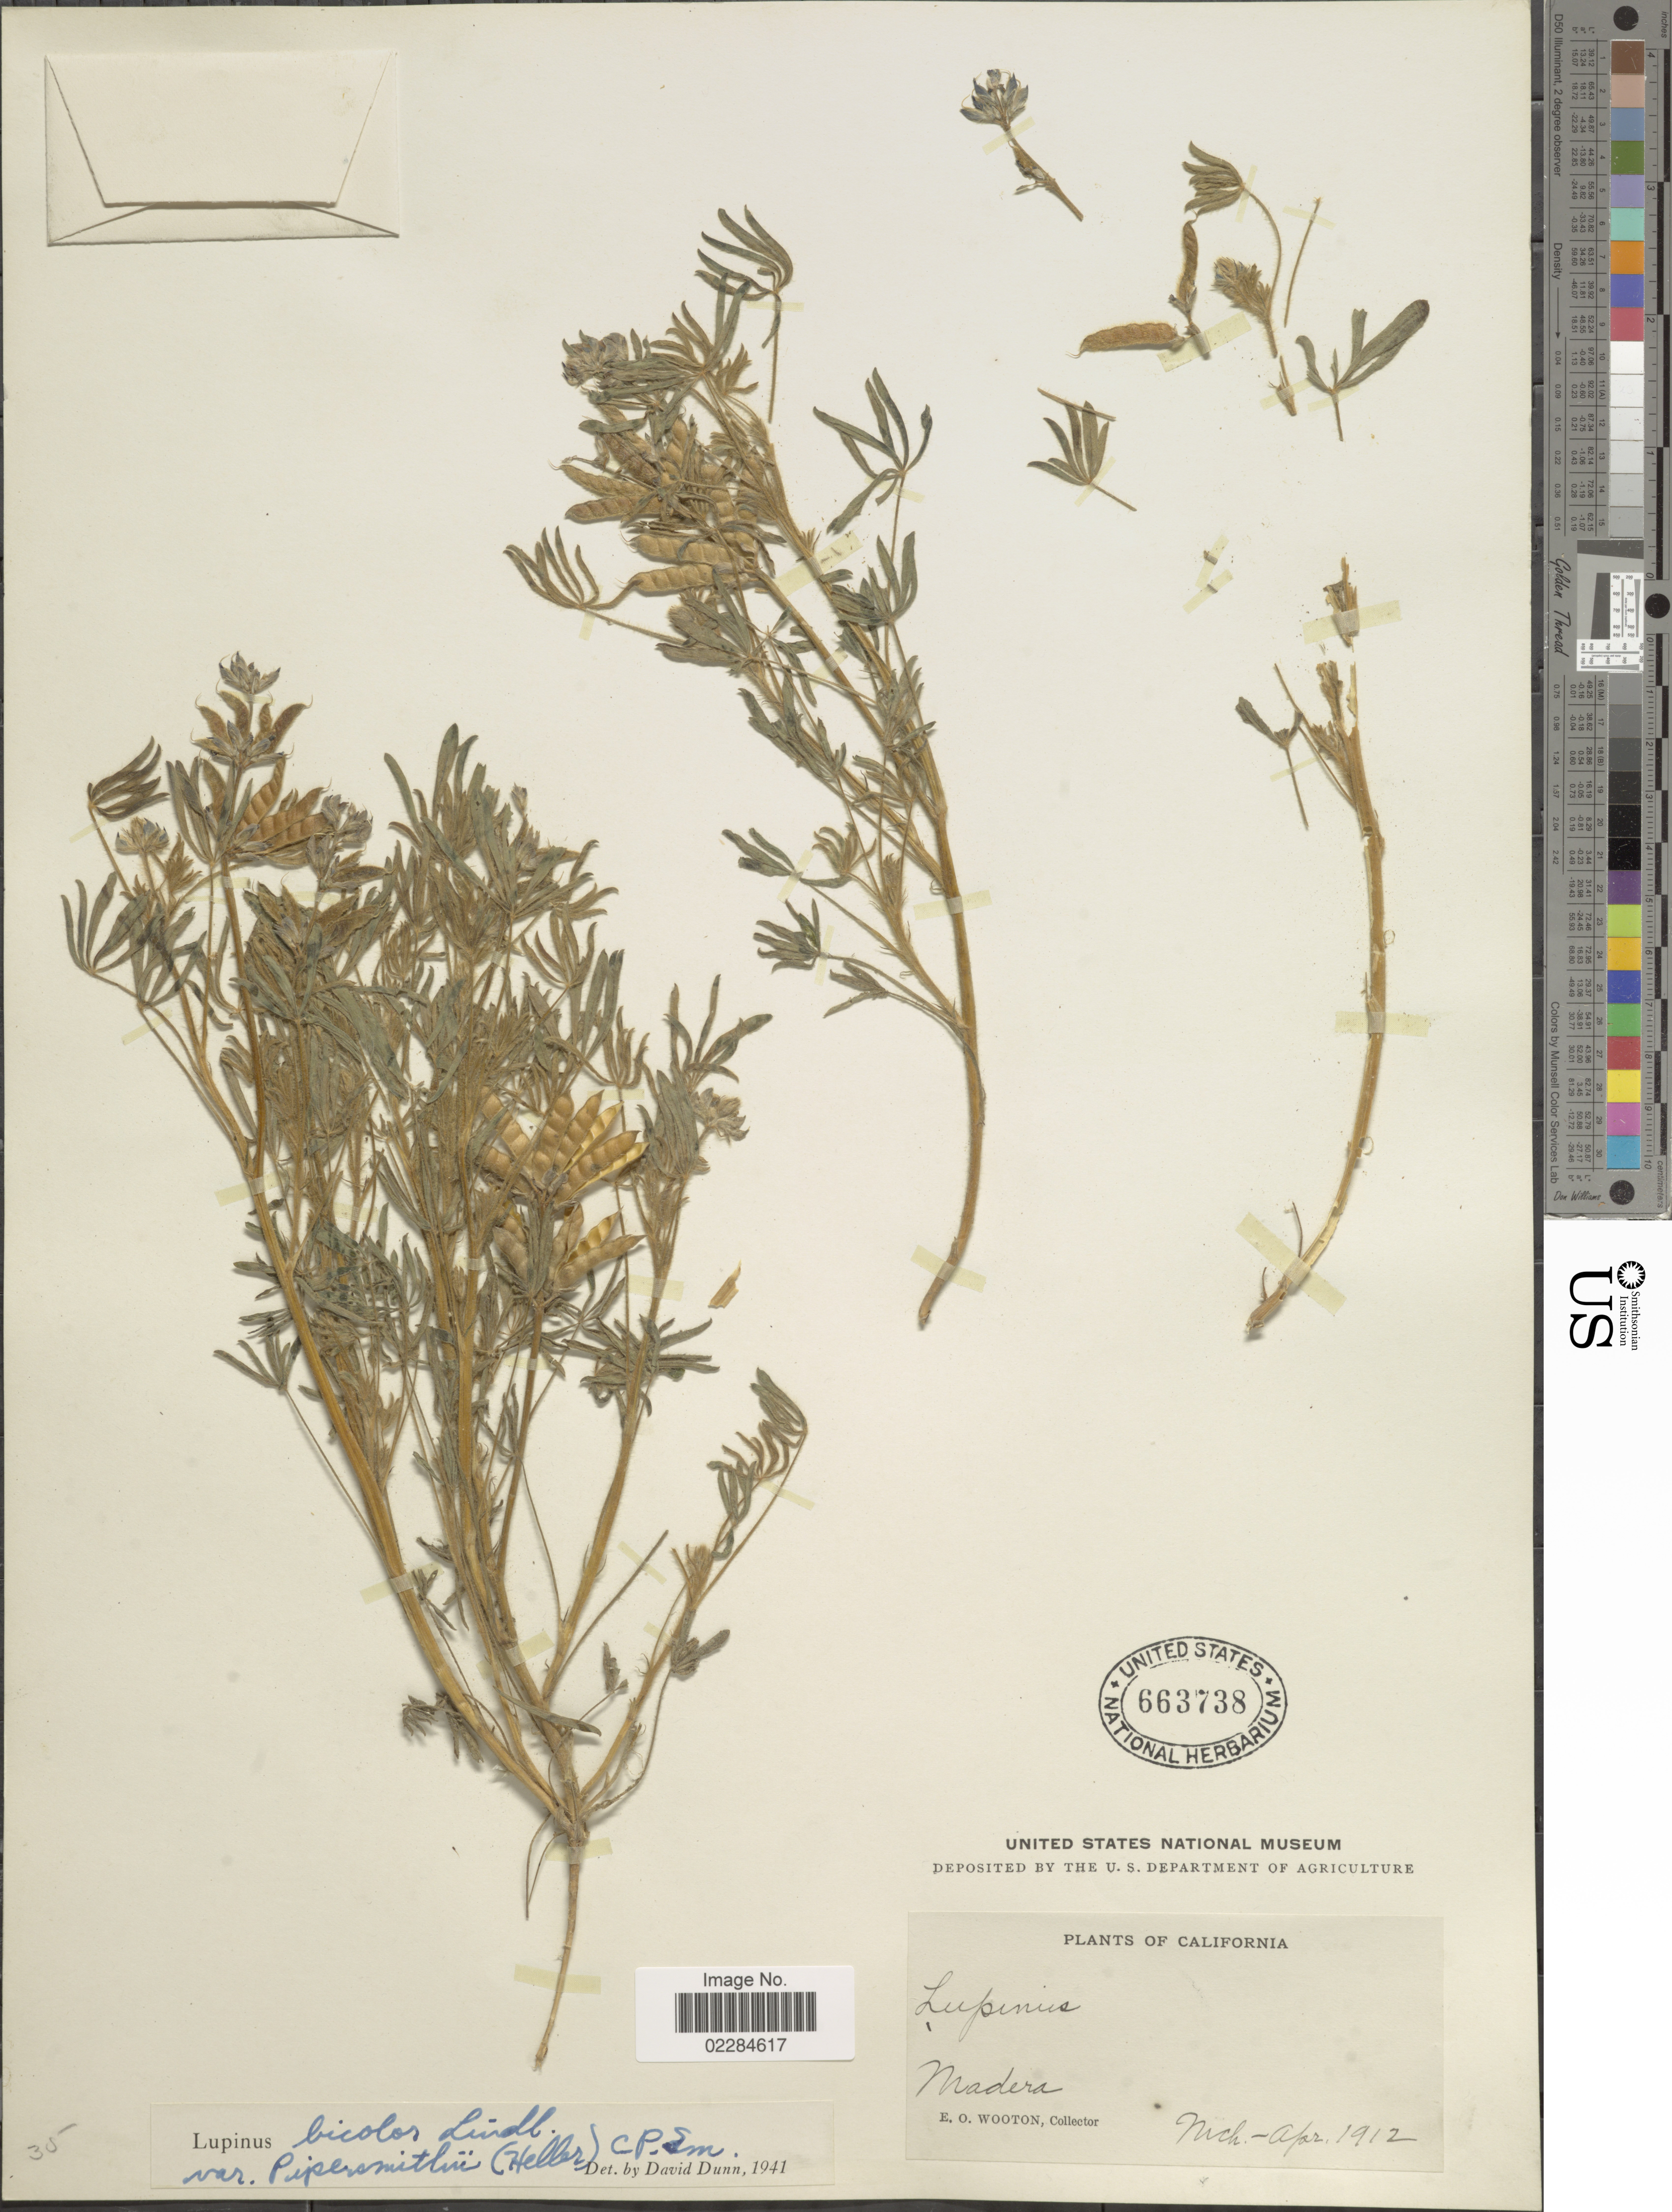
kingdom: Plantae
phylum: Tracheophyta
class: Magnoliopsida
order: Fabales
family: Fabaceae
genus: Lupinus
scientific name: Lupinus bicolor var. pipersmithii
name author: (A. Heller) C.P. Sm.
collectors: E. O. Wooton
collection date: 1912-03/1912-04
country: United States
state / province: California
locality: Madera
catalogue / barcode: US 663738